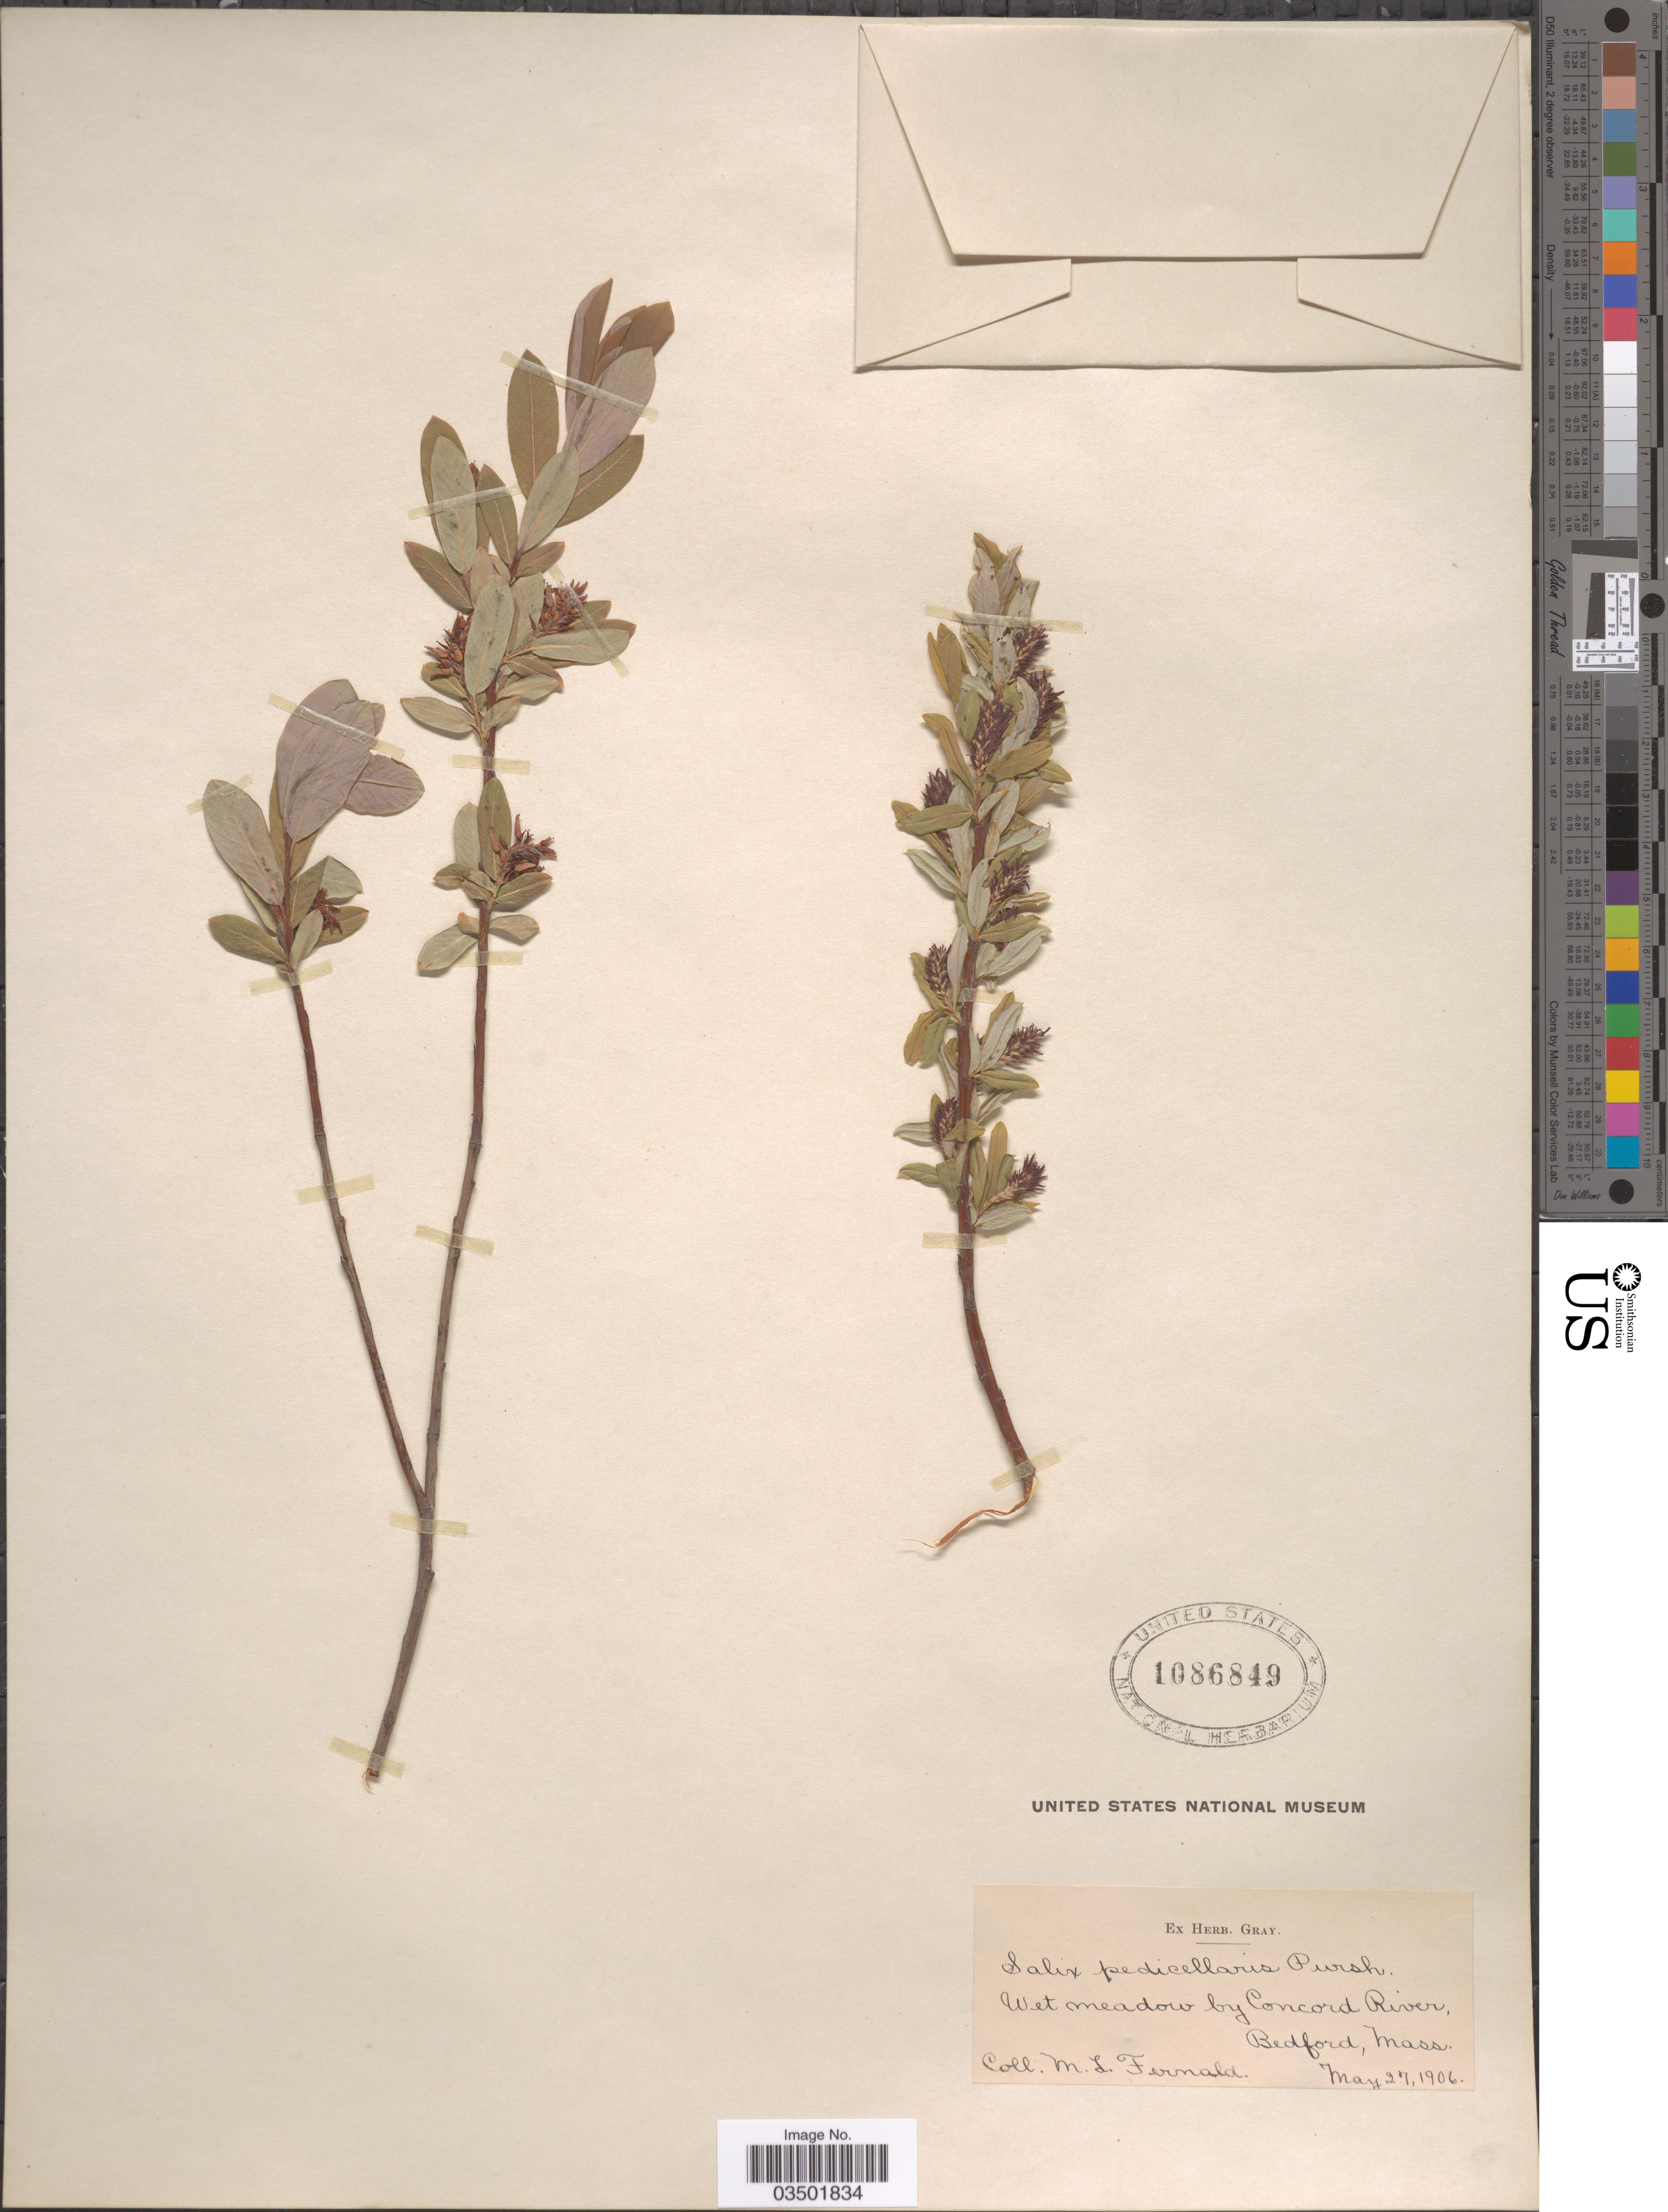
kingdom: Plantae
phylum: Tracheophyta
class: Magnoliopsida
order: Malpighiales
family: Salicaceae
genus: Salix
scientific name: Salix pedicellaris var. hypoglauca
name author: Fernald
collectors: M. L. Fernald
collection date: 1906-05-27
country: United States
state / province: Massachusetts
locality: Wet meadow by Concord River, Bedford.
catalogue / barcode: US 1086849